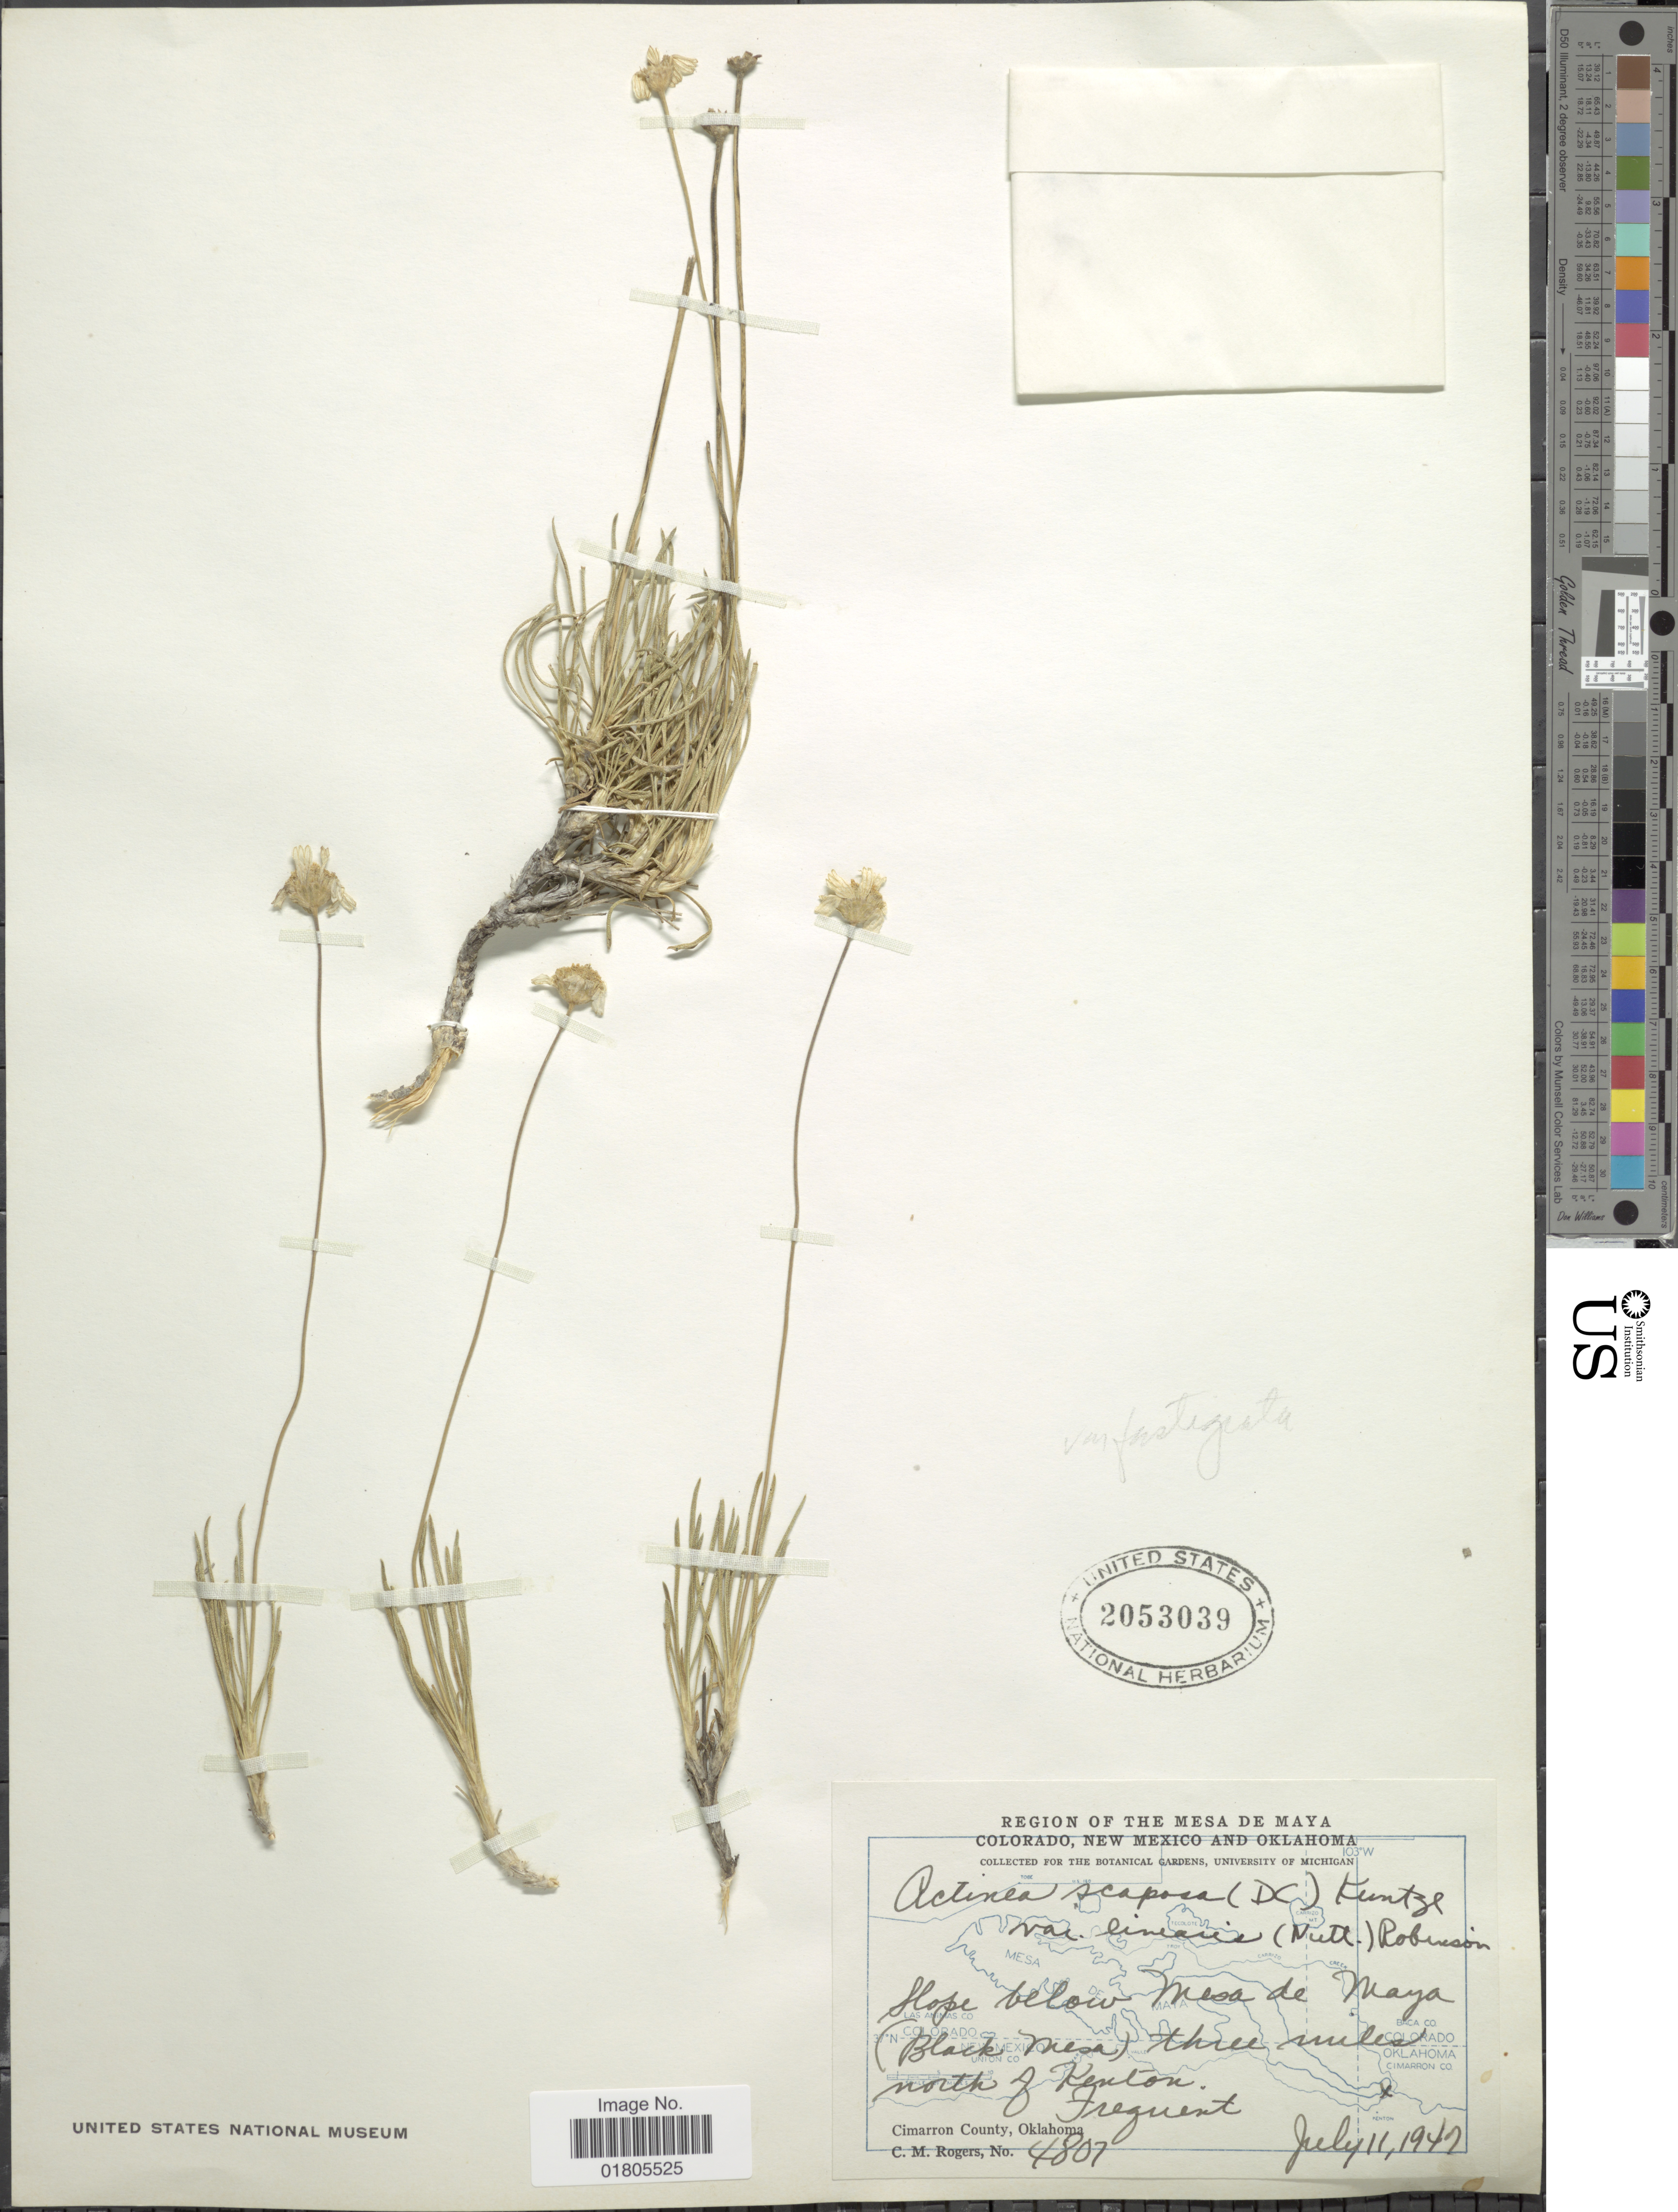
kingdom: Plantae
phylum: Tracheophyta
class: Magnoliopsida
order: Asterales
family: Asteraceae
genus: Actinea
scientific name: Actinea scaposa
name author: (DC.) Kuntze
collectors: C. M. Rogers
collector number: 4807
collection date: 1947-07-11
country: United States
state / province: Oklahoma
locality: Region of the Mesa de Maya. Slope below Mesa de Maya (Black Mesa) three miles north of Kenton. Frequent. Cimarron County, Oklahoma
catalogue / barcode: US 2053039